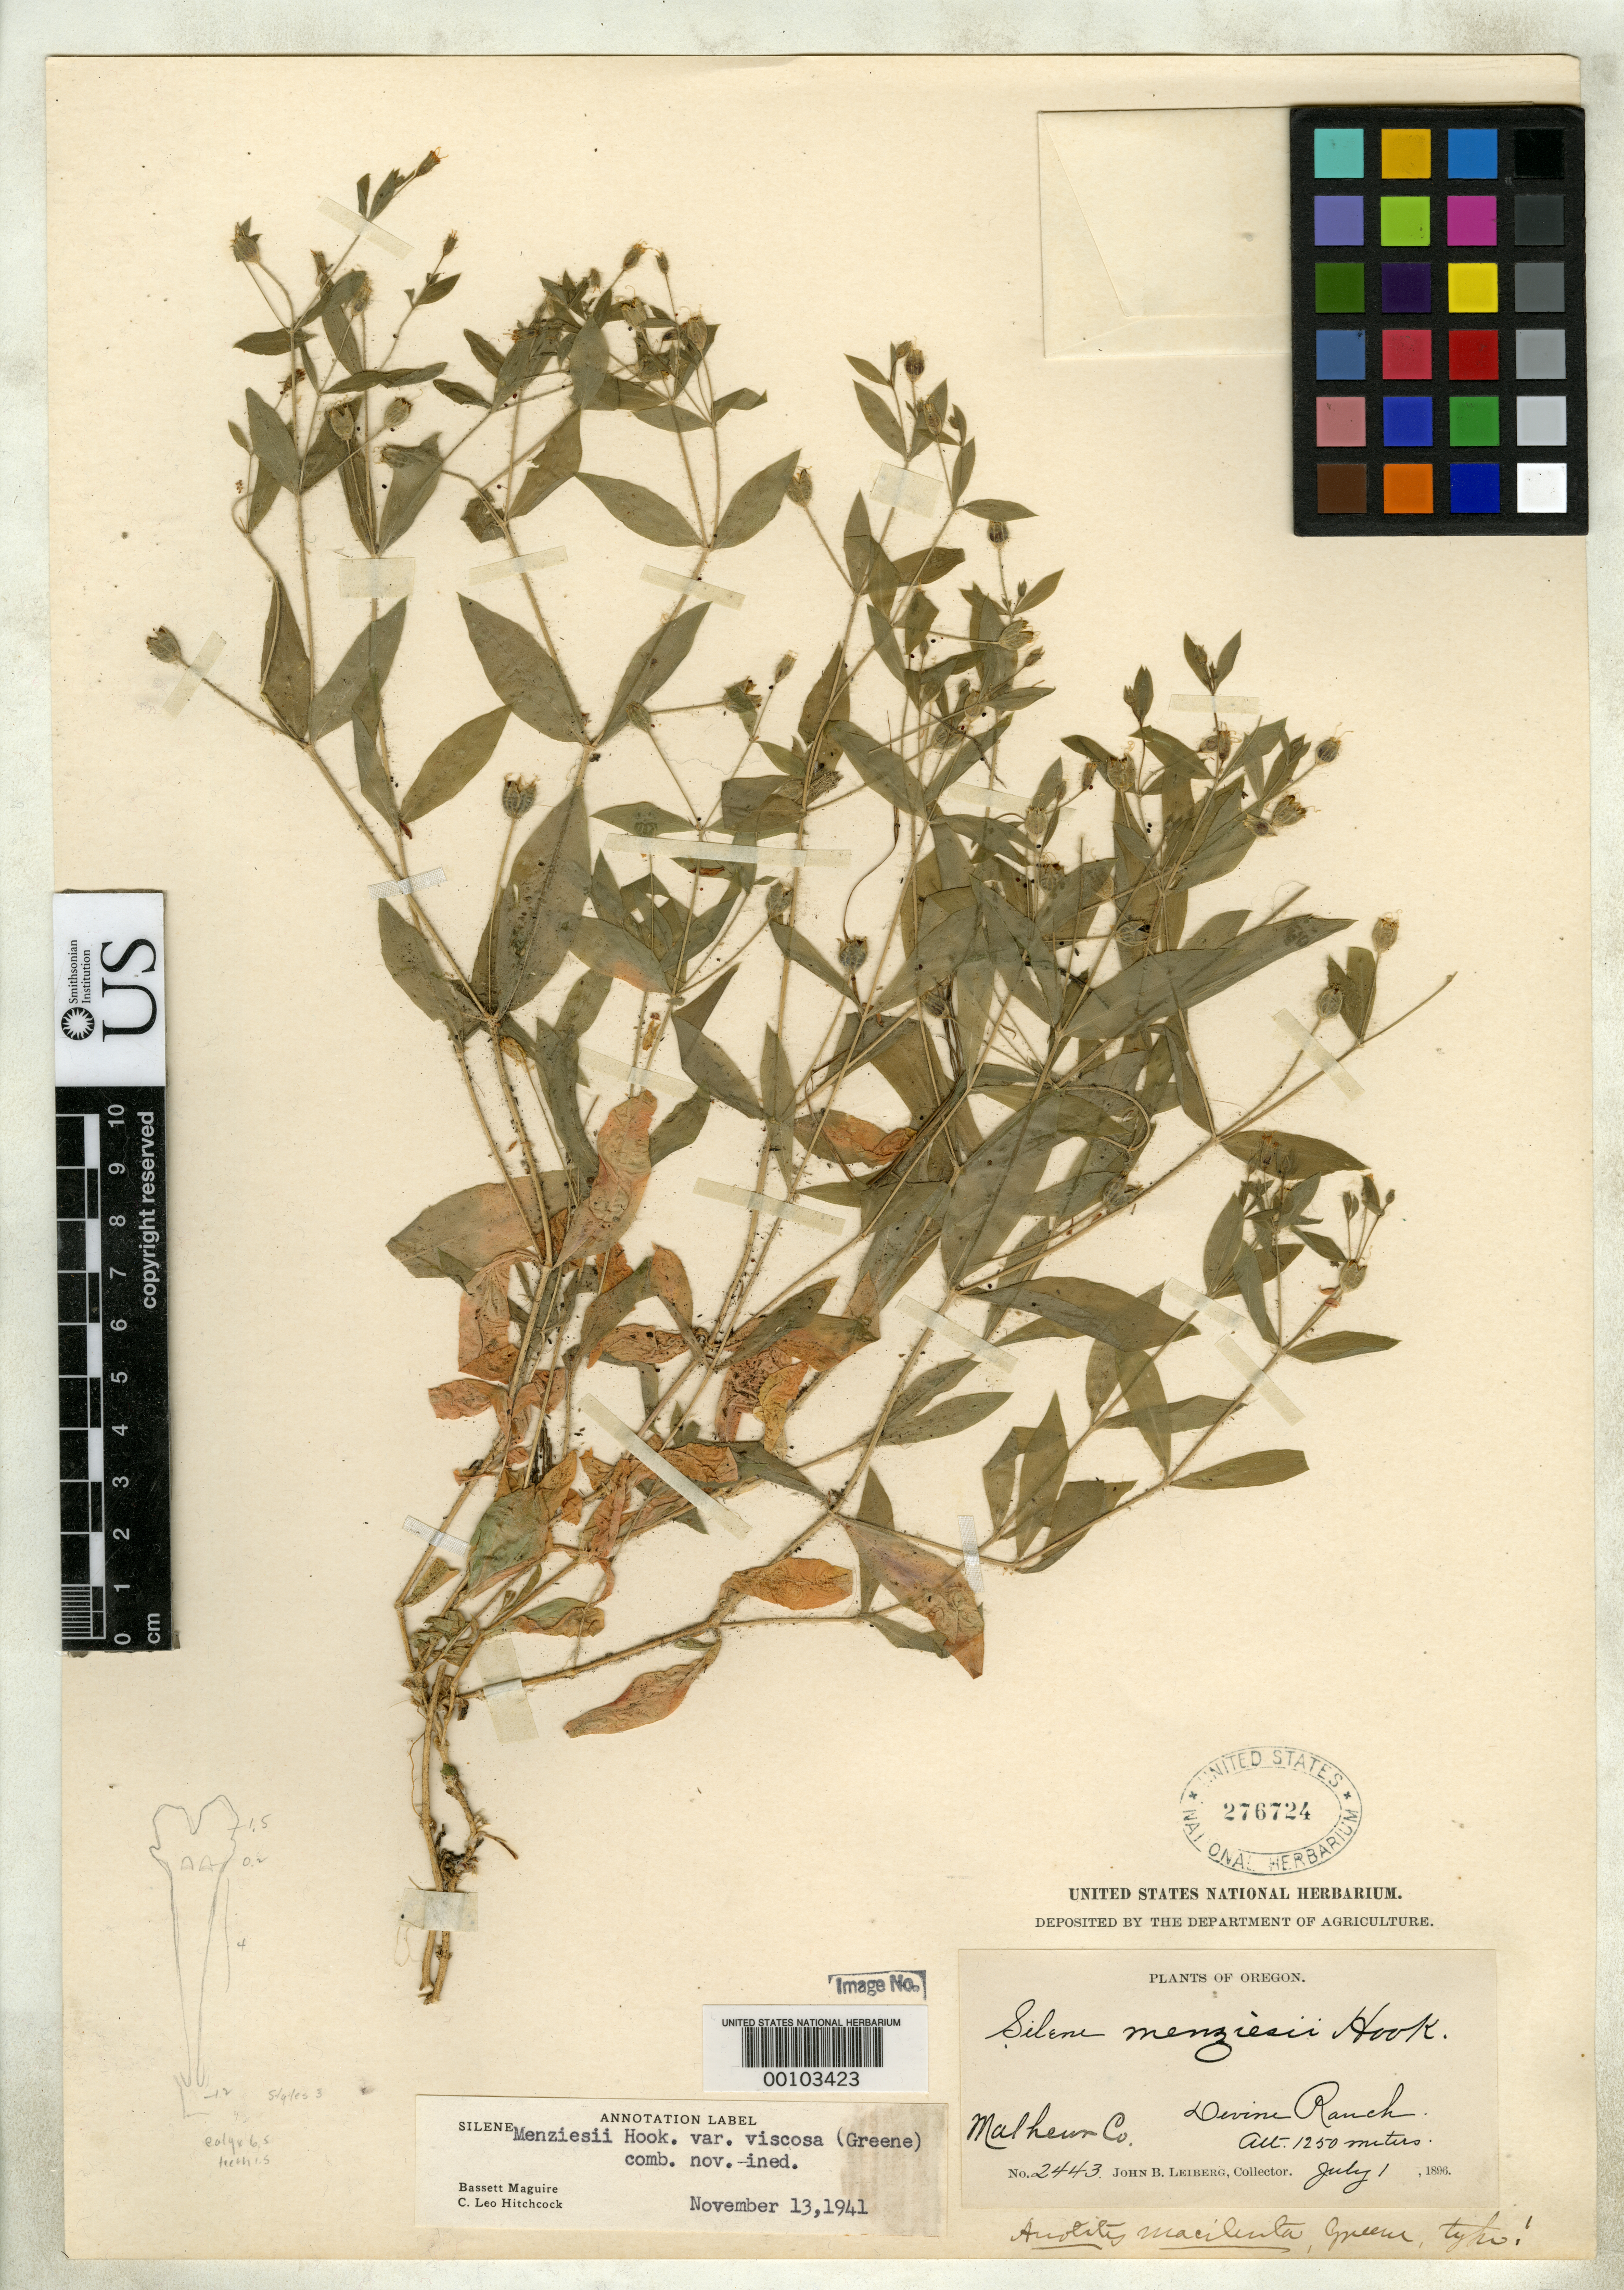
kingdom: Plantae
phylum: Tracheophyta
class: Magnoliopsida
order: Caryophyllales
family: Caryophyllaceae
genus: Anotites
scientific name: Anotites macilenta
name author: Greene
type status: Holotype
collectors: J. Leiberg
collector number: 2443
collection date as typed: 01 Jul 1896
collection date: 1896-07-01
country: United States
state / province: Oregon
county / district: Malheur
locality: Devine Ranch.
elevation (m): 1250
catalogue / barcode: US 276724